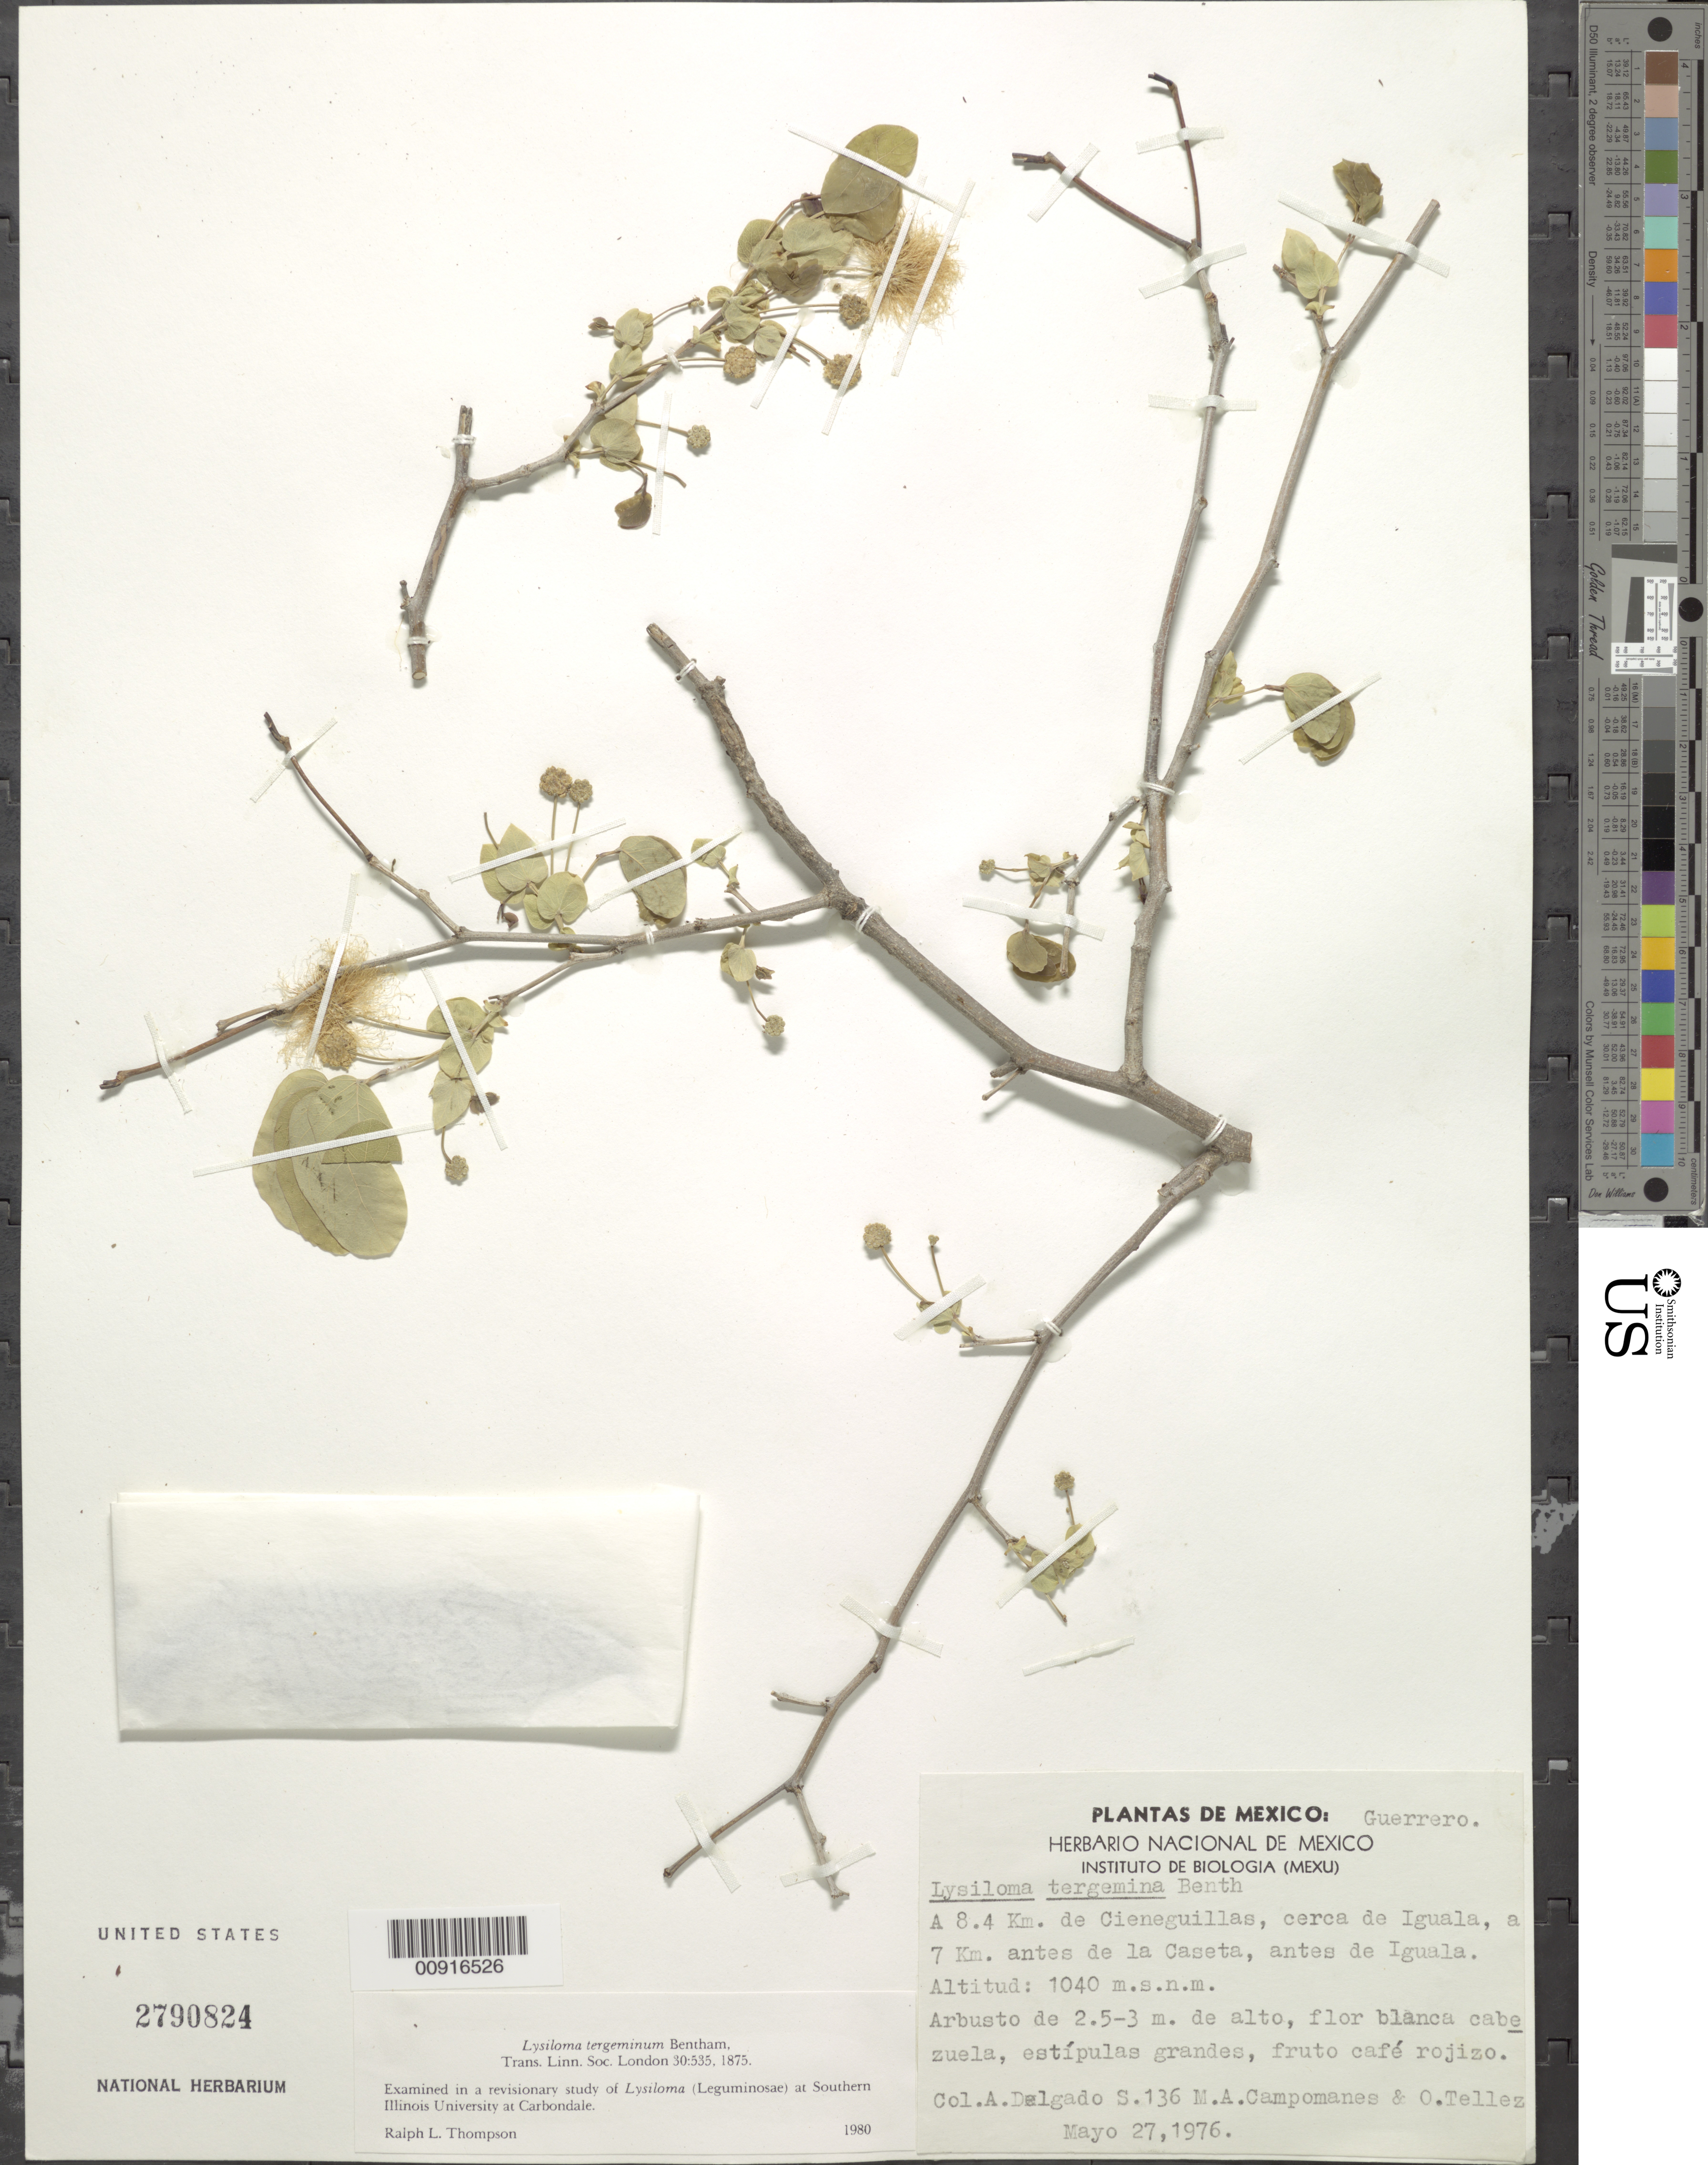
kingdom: Plantae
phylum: Tracheophyta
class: Magnoliopsida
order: Fabales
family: Fabaceae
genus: Lysiloma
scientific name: Lysiloma tergeminum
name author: Benth.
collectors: A. Delgado S., M. Campomanes & O. Téllez V.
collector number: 136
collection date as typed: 27 May 1976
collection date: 1976-05-27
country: Mexico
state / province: Guerrero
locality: A 8.4 km. de Cieneguillas, cerca de Iguala, a 7 km. antes de la Caseta, antes de Iguala.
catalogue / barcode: US 2790824